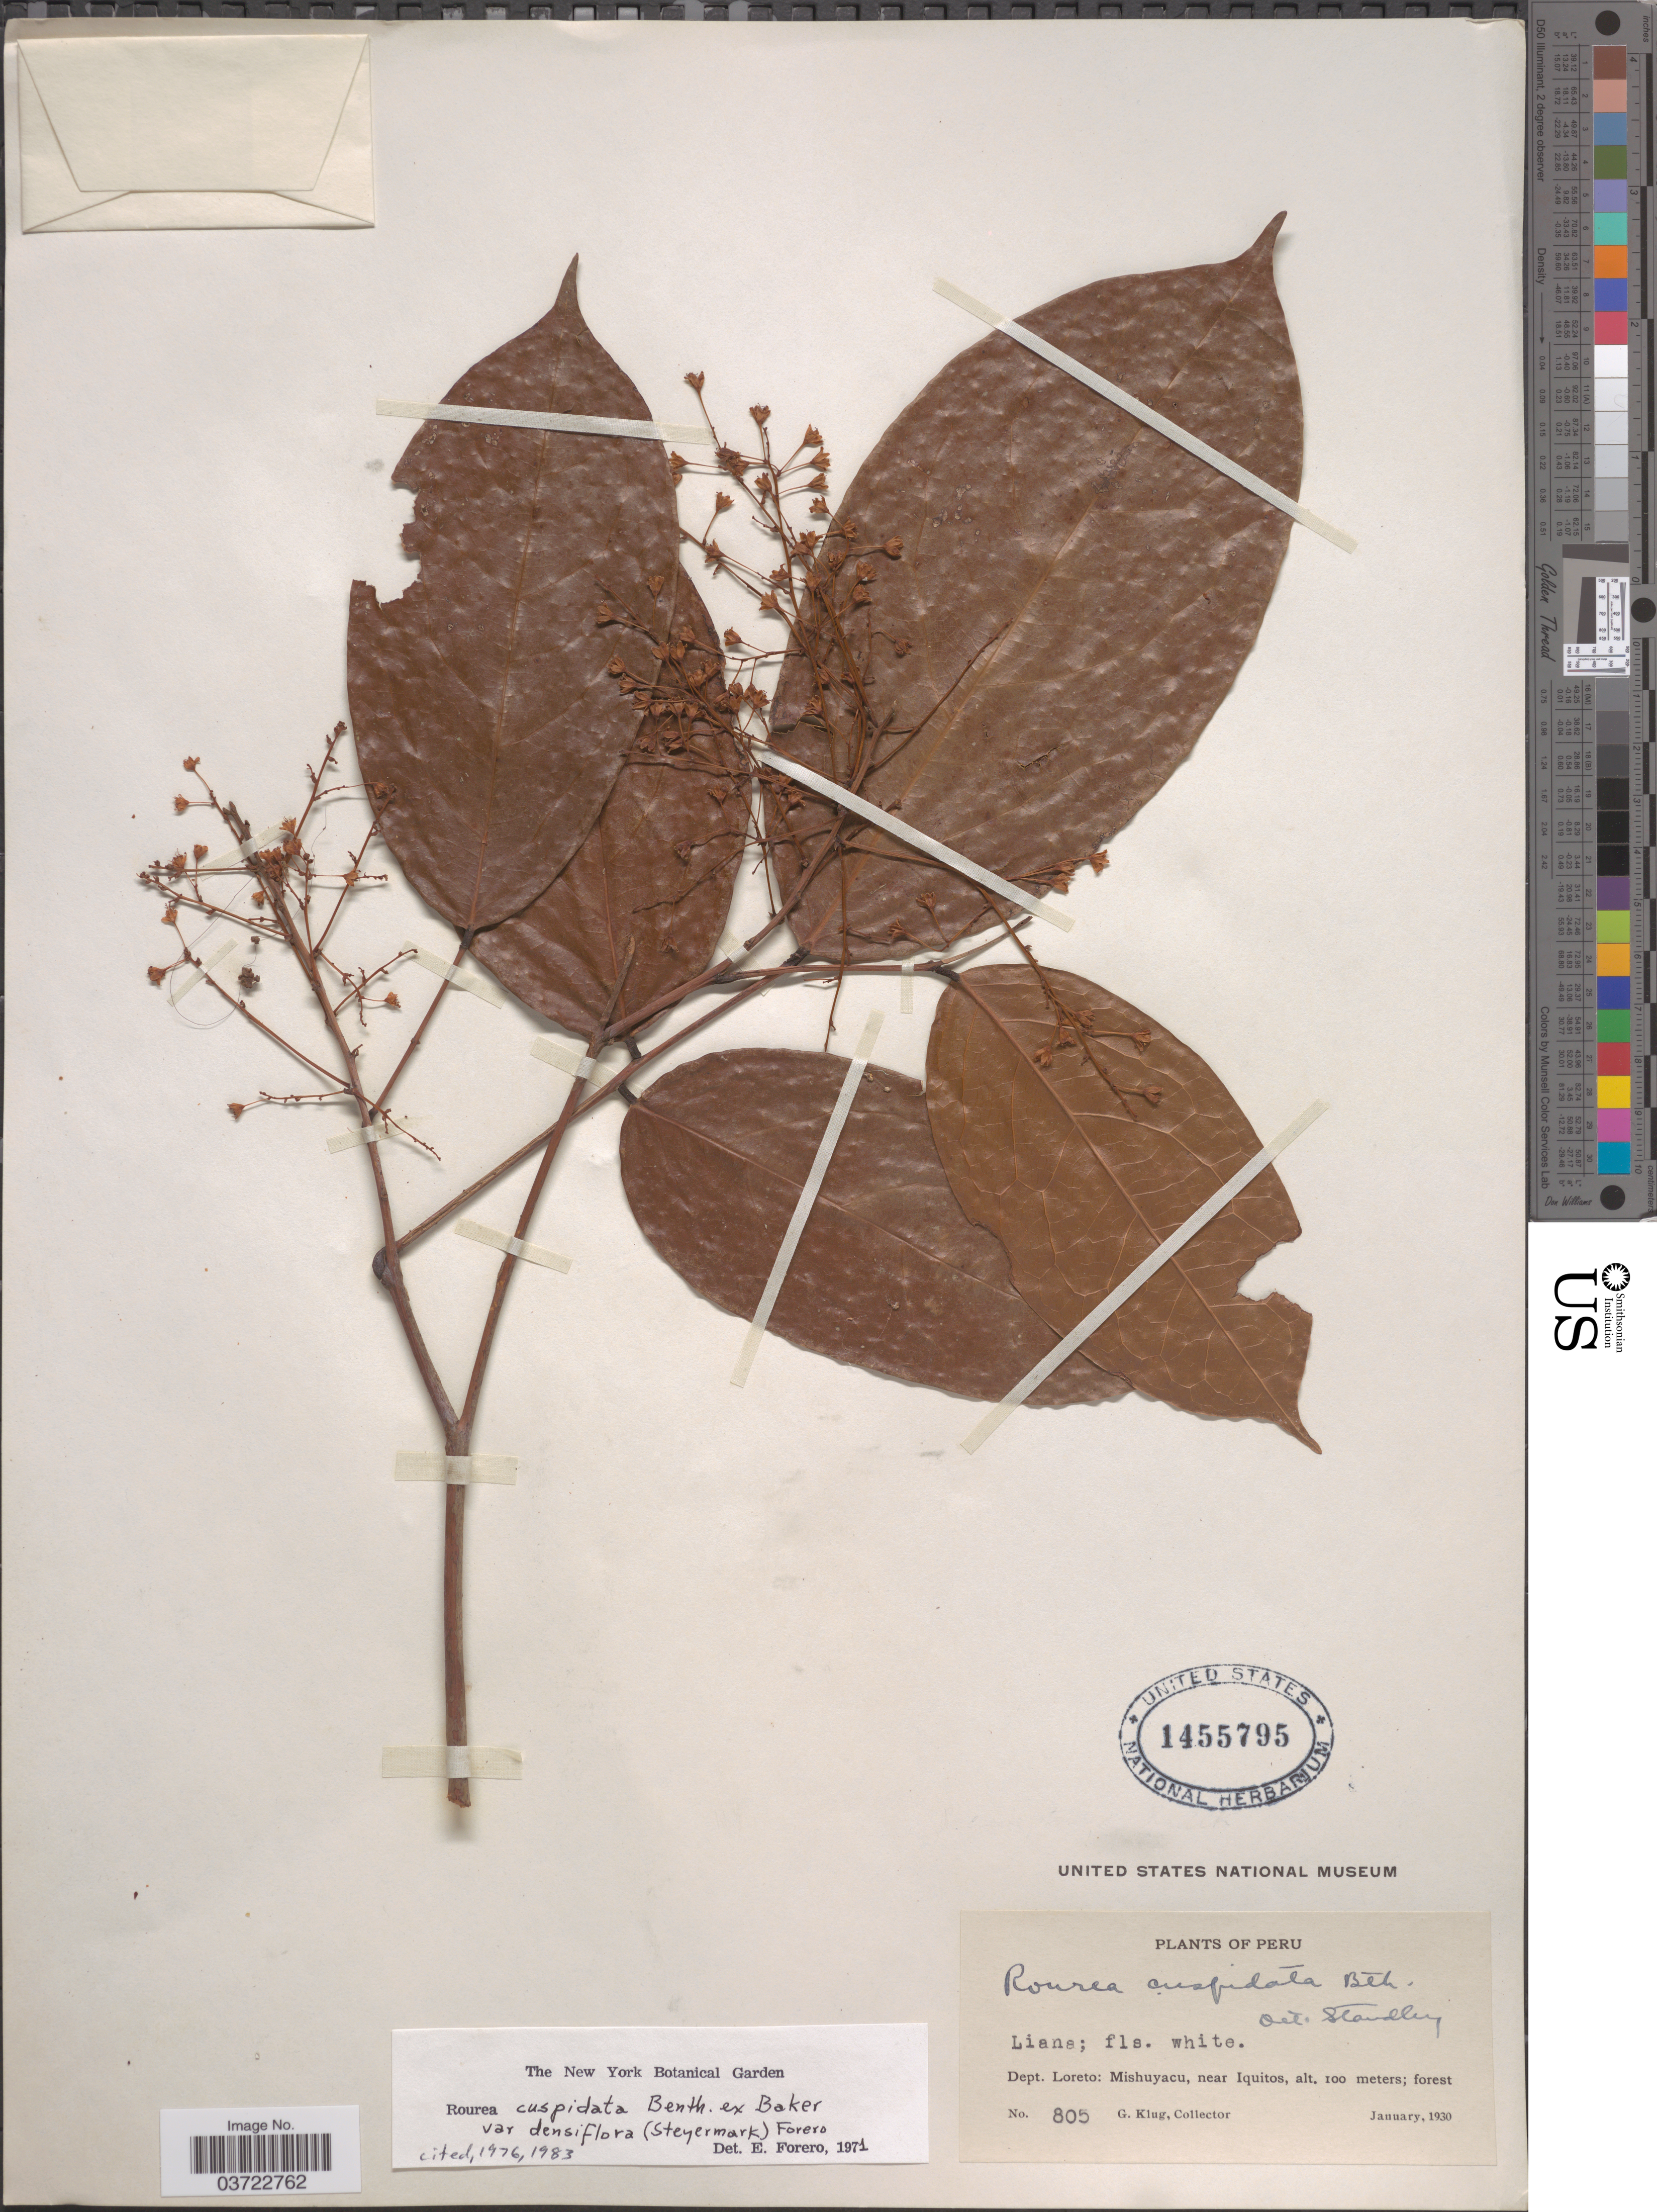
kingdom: Plantae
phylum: Tracheophyta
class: Magnoliopsida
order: Oxalidales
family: Connaraceae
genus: Rourea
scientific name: Rourea cuspidata var. densiflora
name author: (Steyerm.) Forero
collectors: G. Klug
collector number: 805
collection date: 1930-01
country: Peru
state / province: Loreto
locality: Dept. Loreto: Mishuyacu, near Iquitos.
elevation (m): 100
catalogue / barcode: US 1455795